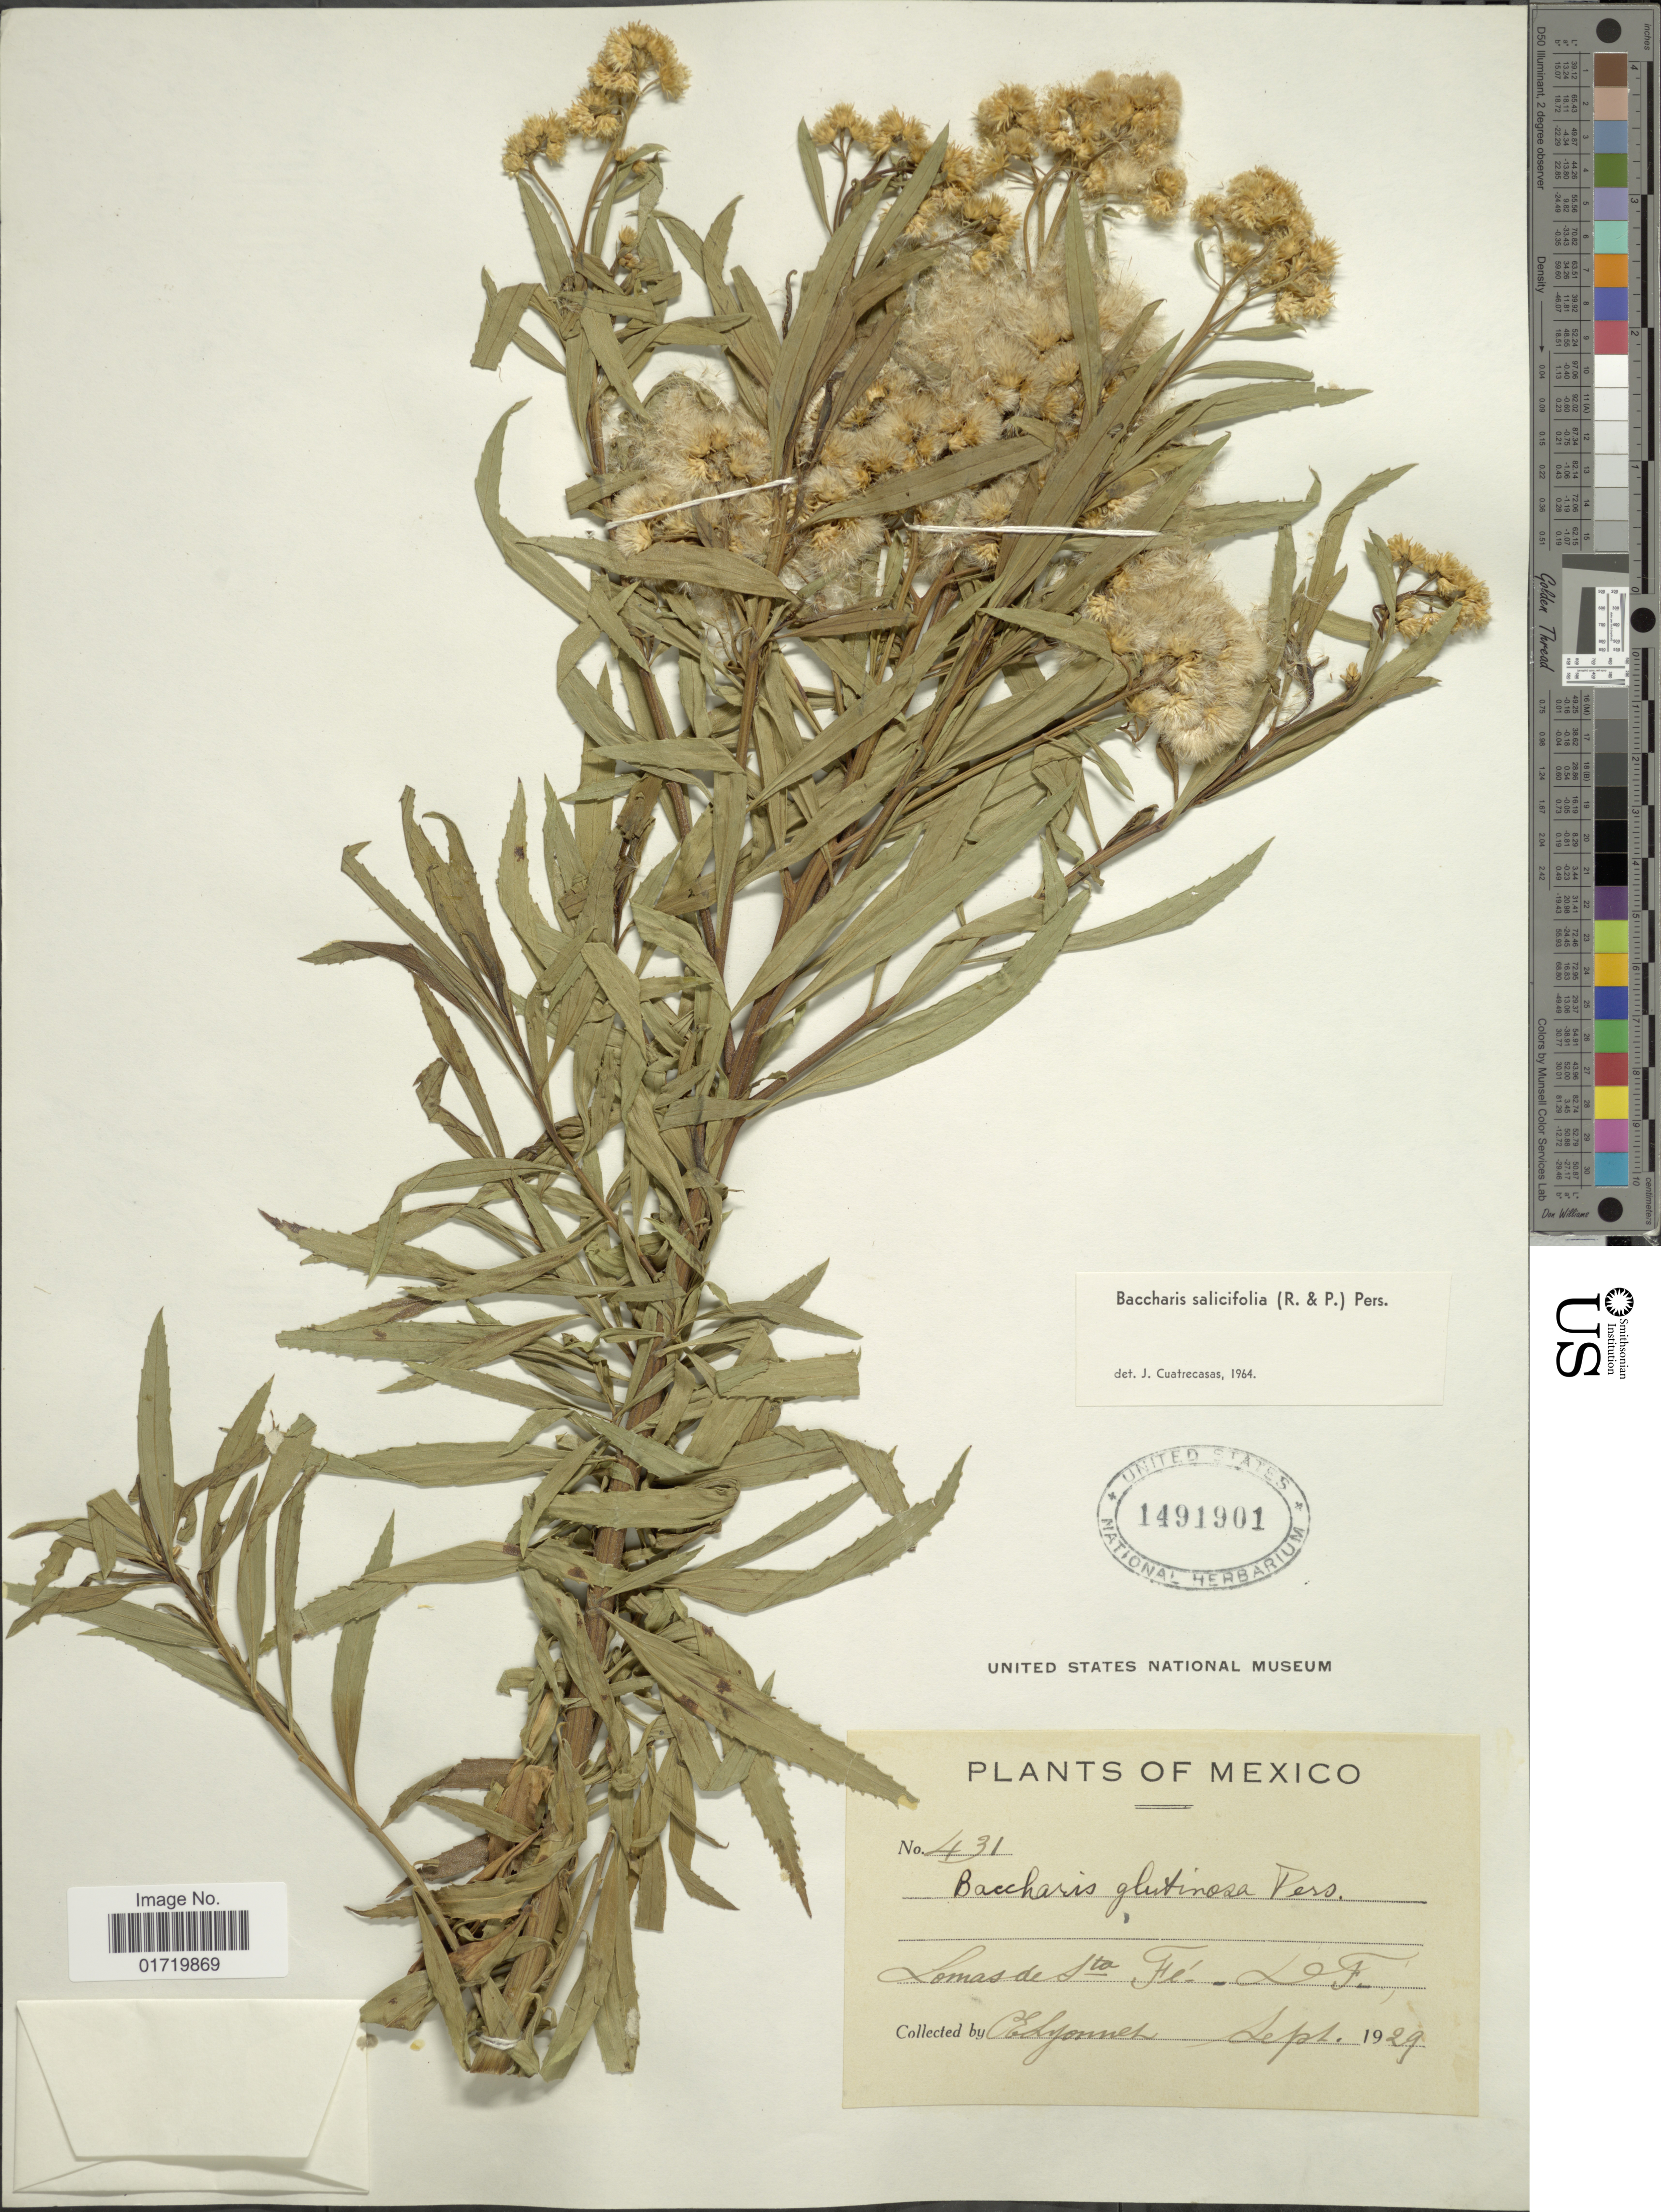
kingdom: Plantae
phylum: Tracheophyta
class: Magnoliopsida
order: Asterales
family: Asteraceae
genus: Baccharis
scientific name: Baccharis salicifolia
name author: (Ruiz & Pav.) Pers.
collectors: C. Lyonnet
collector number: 431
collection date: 1929-09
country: Mexico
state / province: Distrito Federal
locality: Lomas de Sta. Fe, D. F.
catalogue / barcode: US 1491901